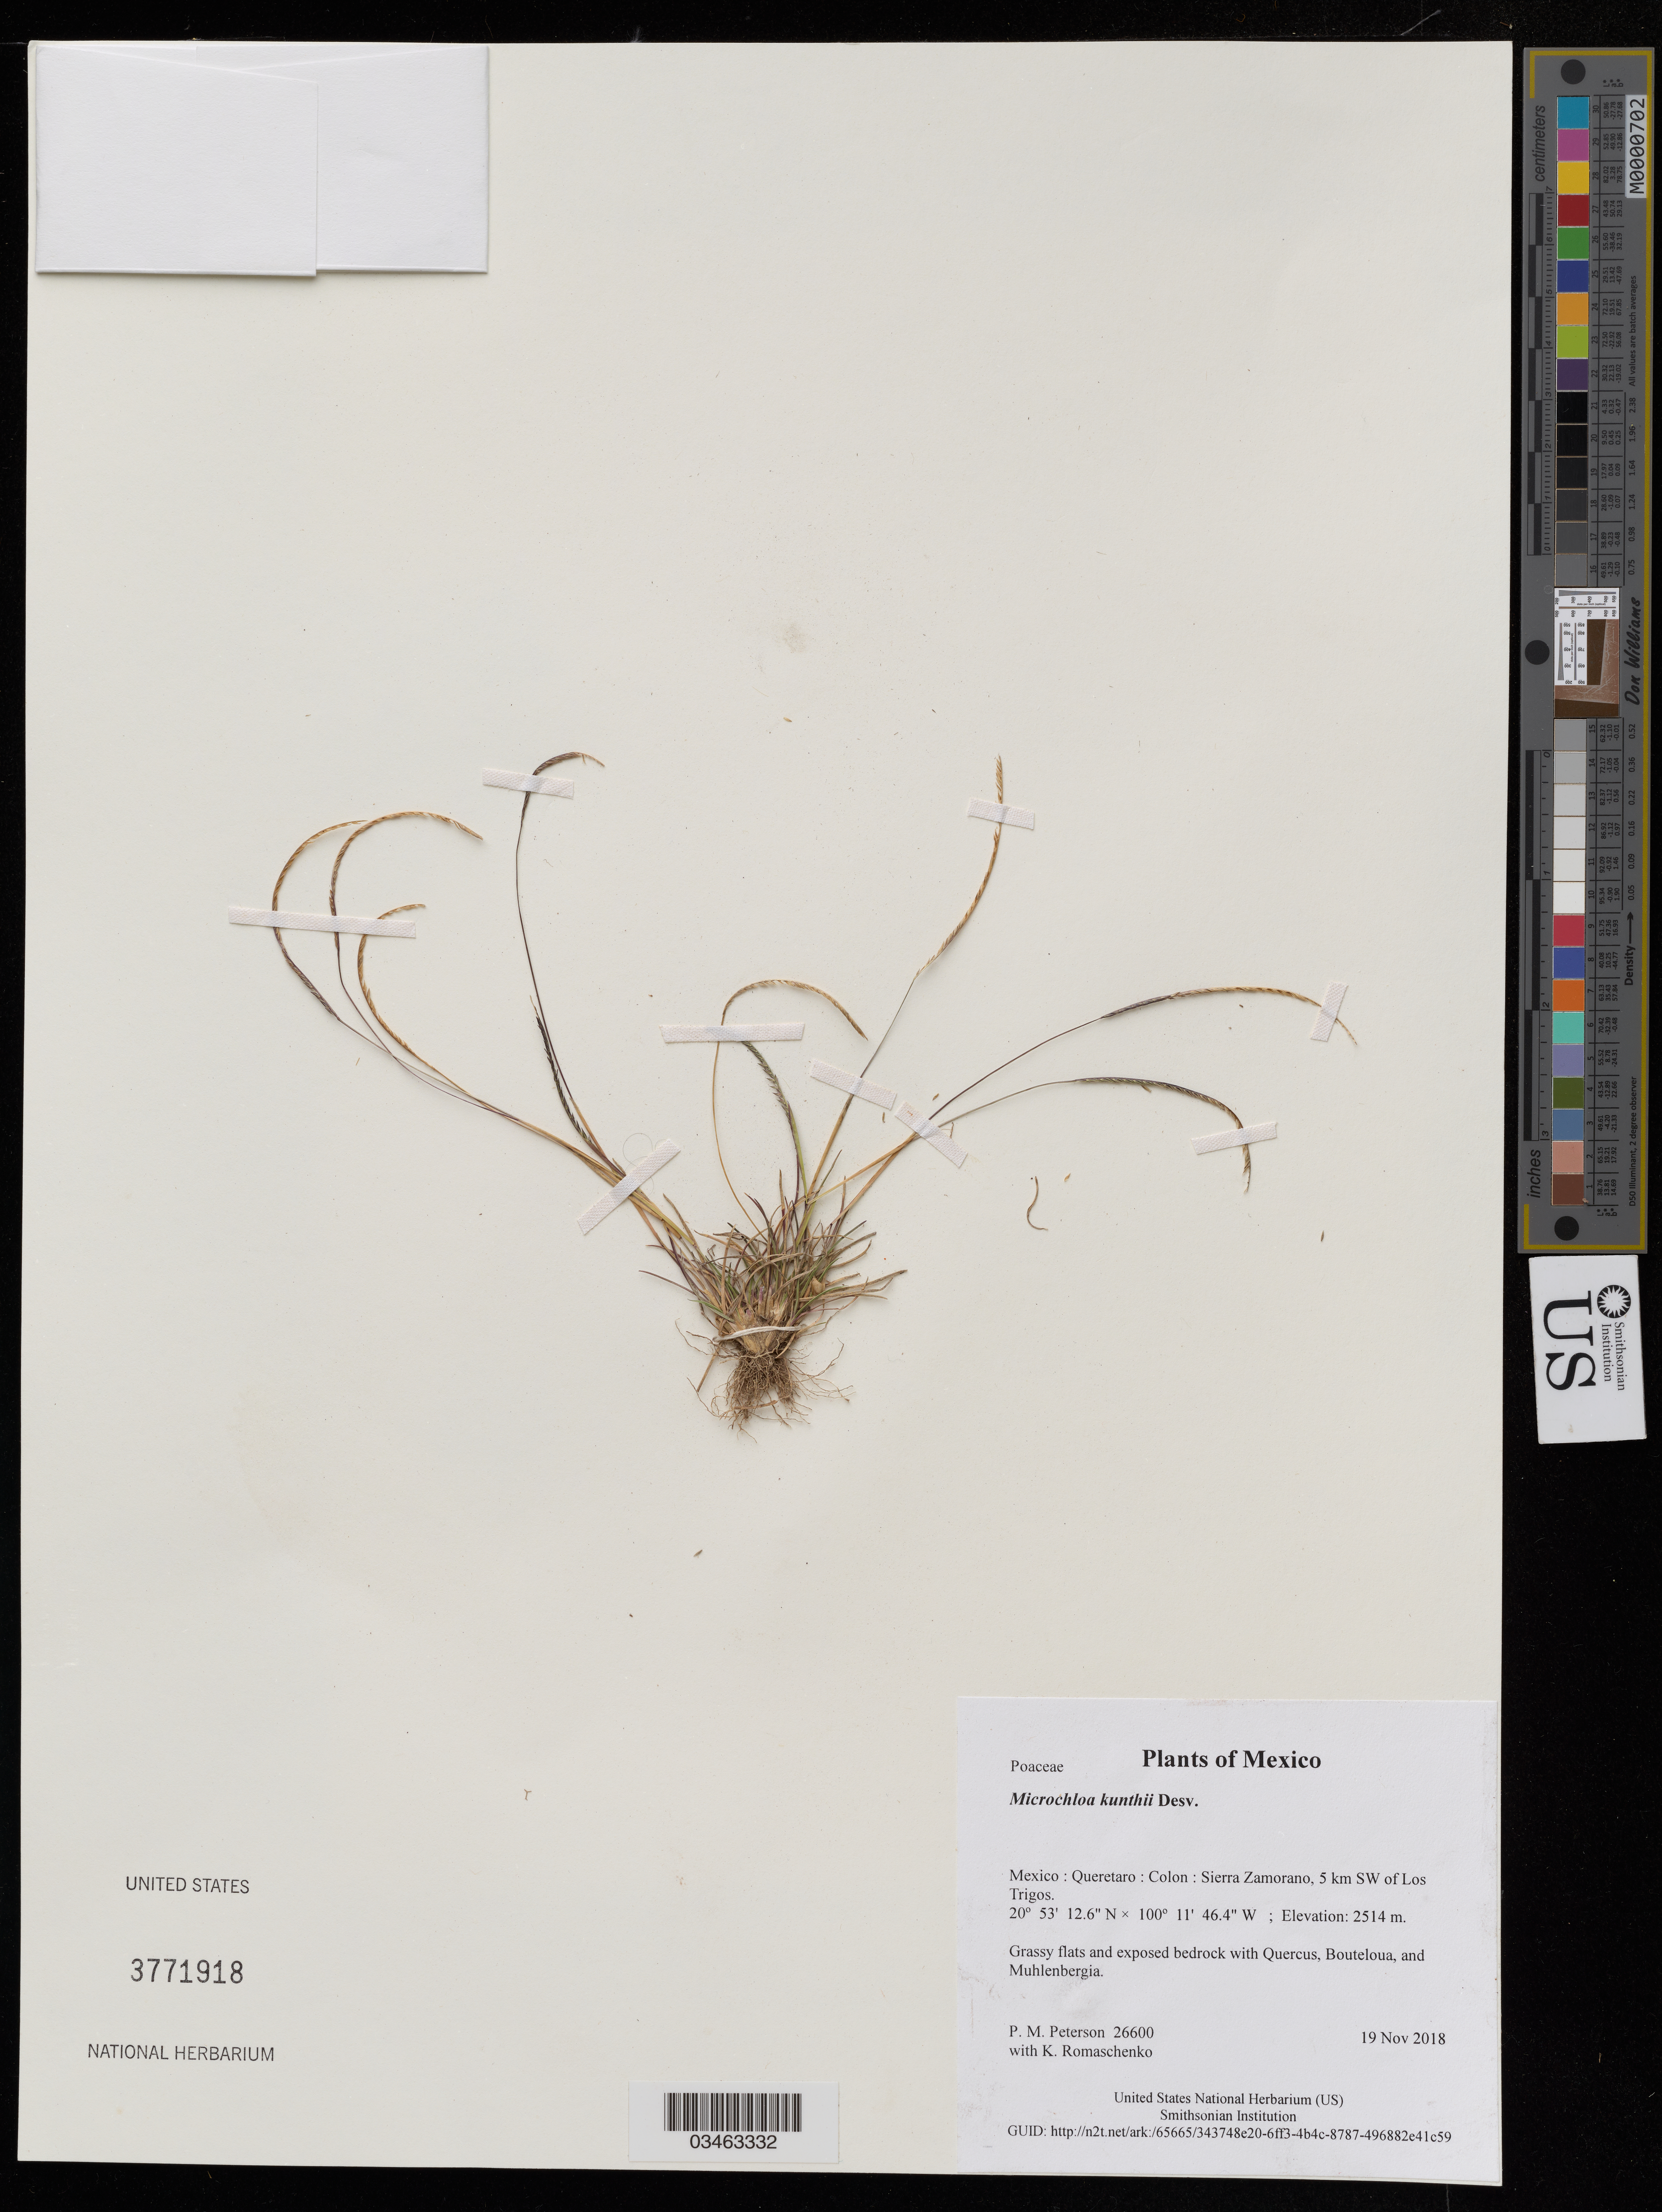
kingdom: Plantae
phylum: Tracheophyta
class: Liliopsida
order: Poales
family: Poaceae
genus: Microchloa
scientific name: Microchloa kunthii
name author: Desv.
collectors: P. M. Peterson & K. Romaschenko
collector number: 26600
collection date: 2018-11-19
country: Mexico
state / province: Queretaro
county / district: Colon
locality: Sierra Zamorano, 5 km SW of Los Trigos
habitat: Grassy flats and exposed bedrock with Quercus, Bouteloua, and Muhlenbergia.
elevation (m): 2514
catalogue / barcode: US 3771918